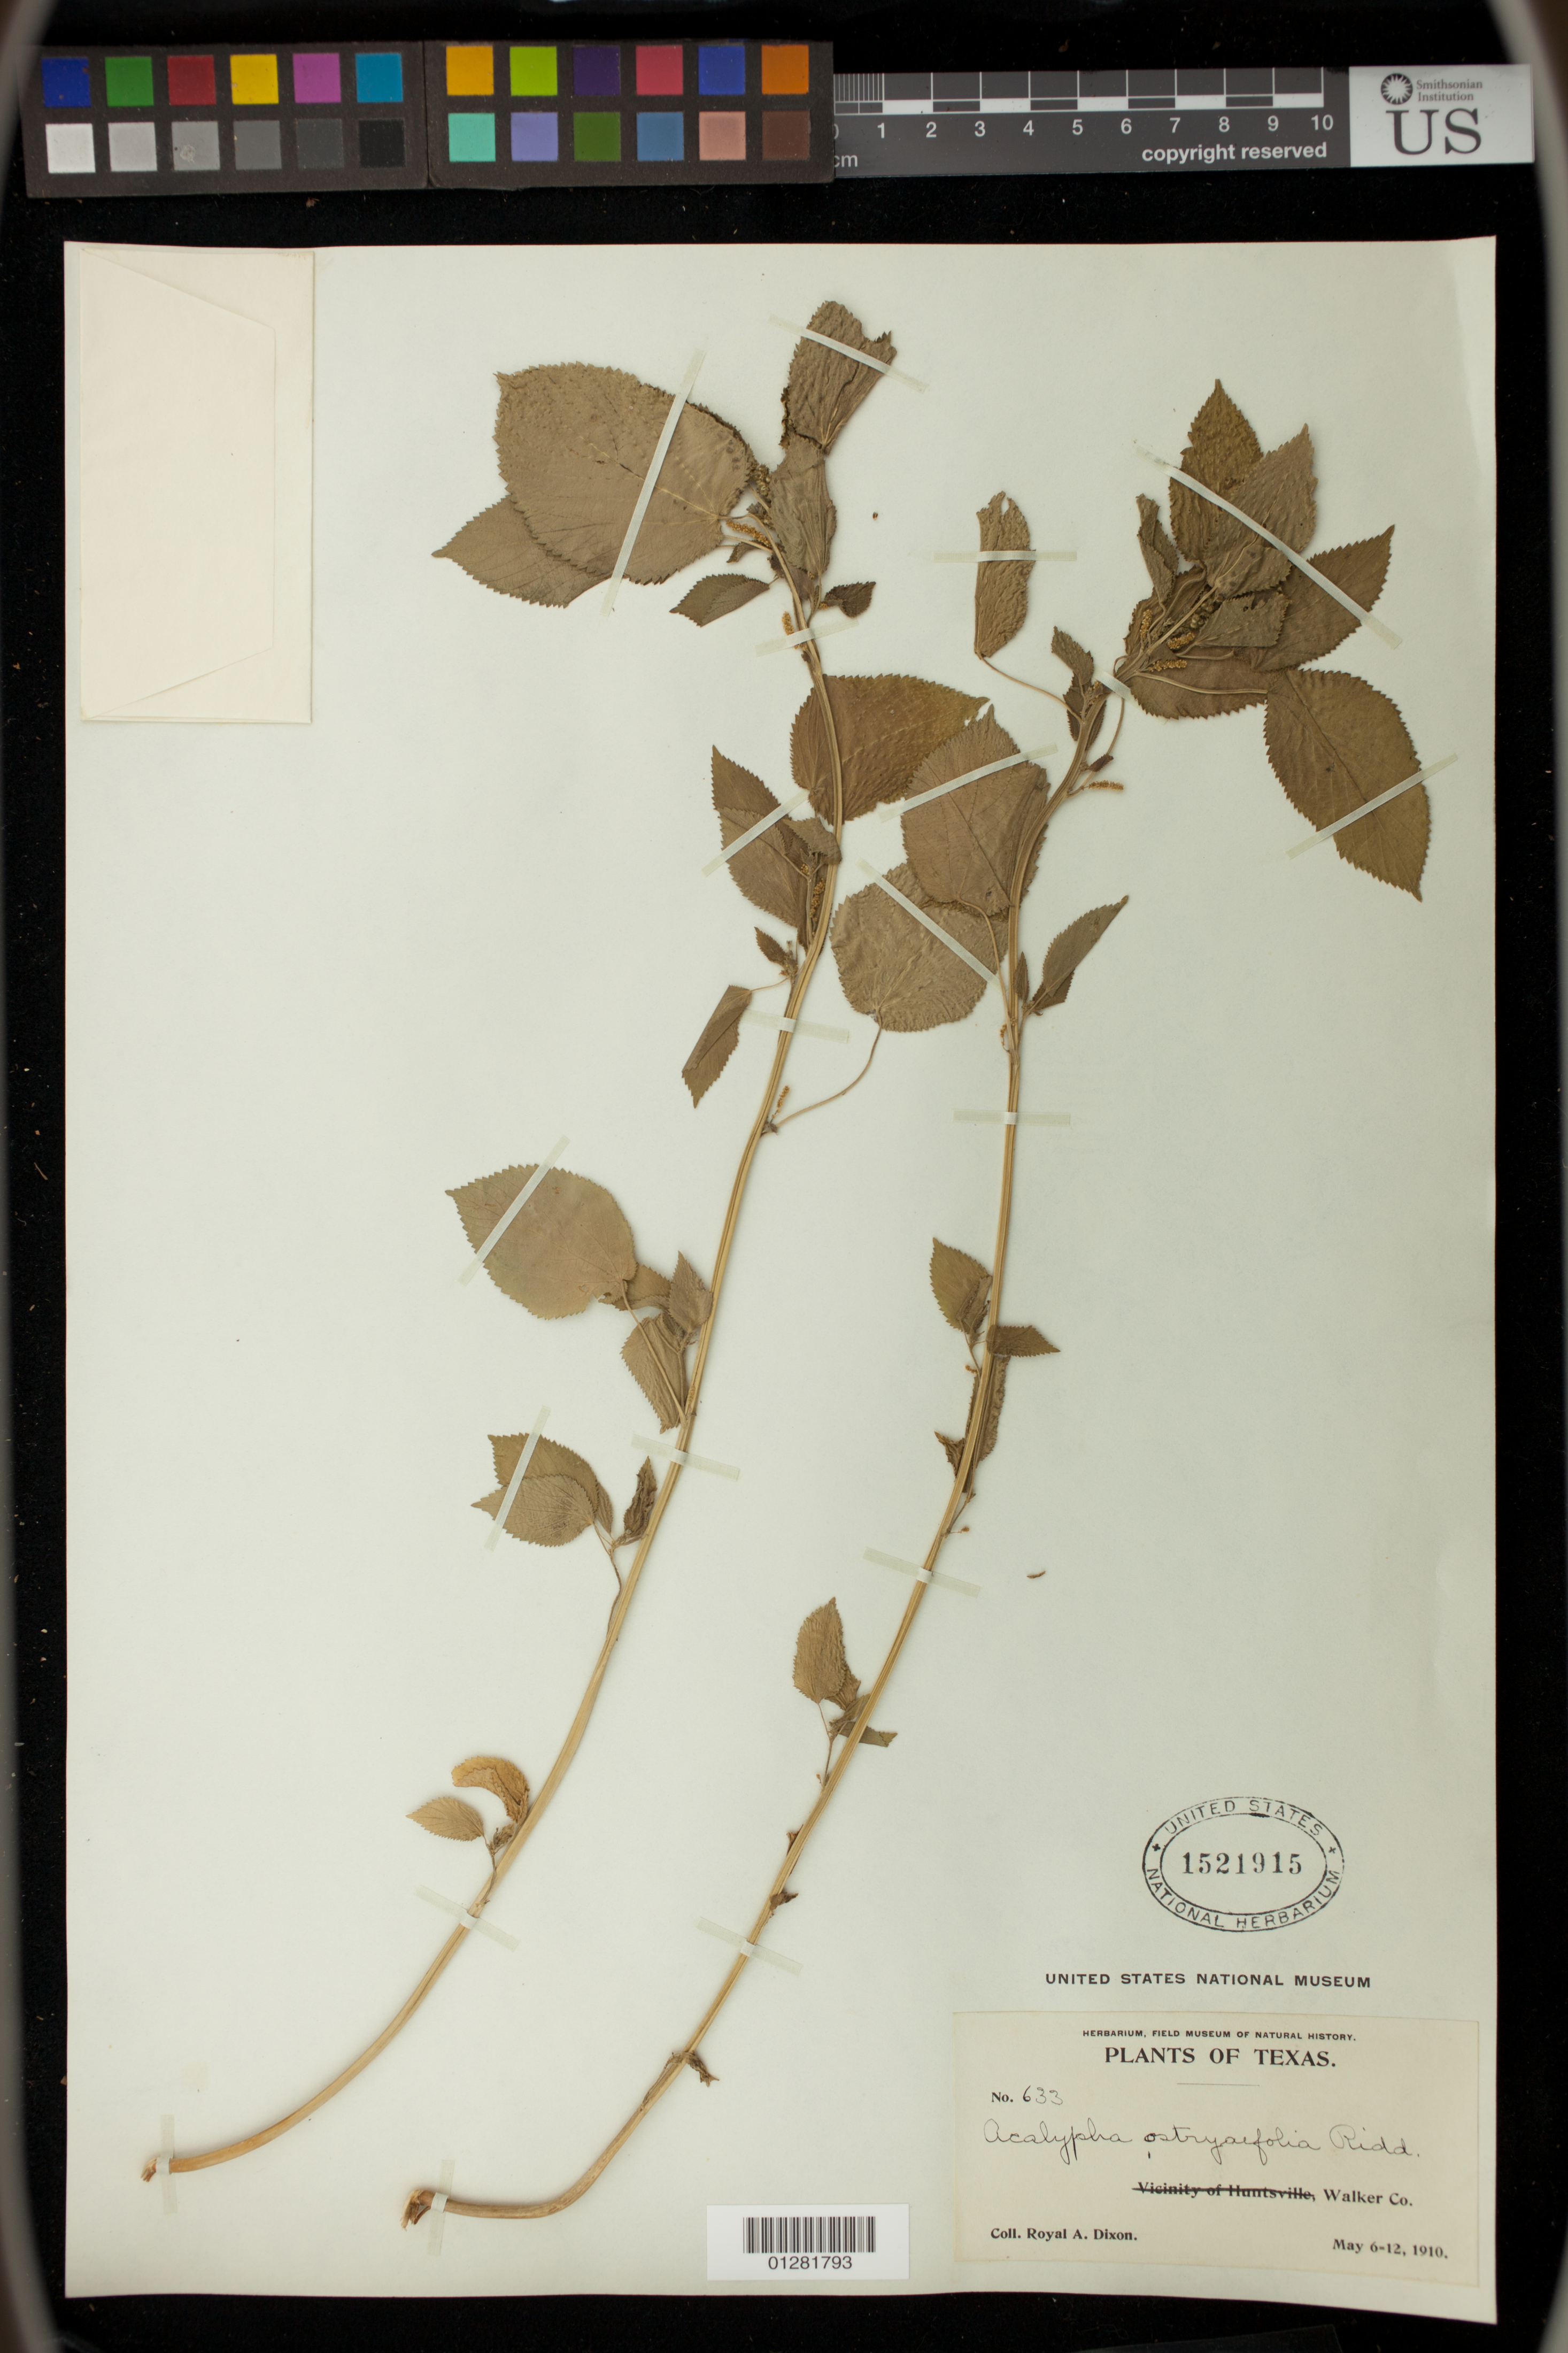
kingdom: Plantae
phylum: Tracheophyta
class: Magnoliopsida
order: Malpighiales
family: Euphorbiaceae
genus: Acalypha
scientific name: Acalypha ostryifolia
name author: Ridd.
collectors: R. A. Dixon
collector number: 633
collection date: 1910-05-06/1910-05-12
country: United States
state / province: Texas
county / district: Walker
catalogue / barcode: US 1521915